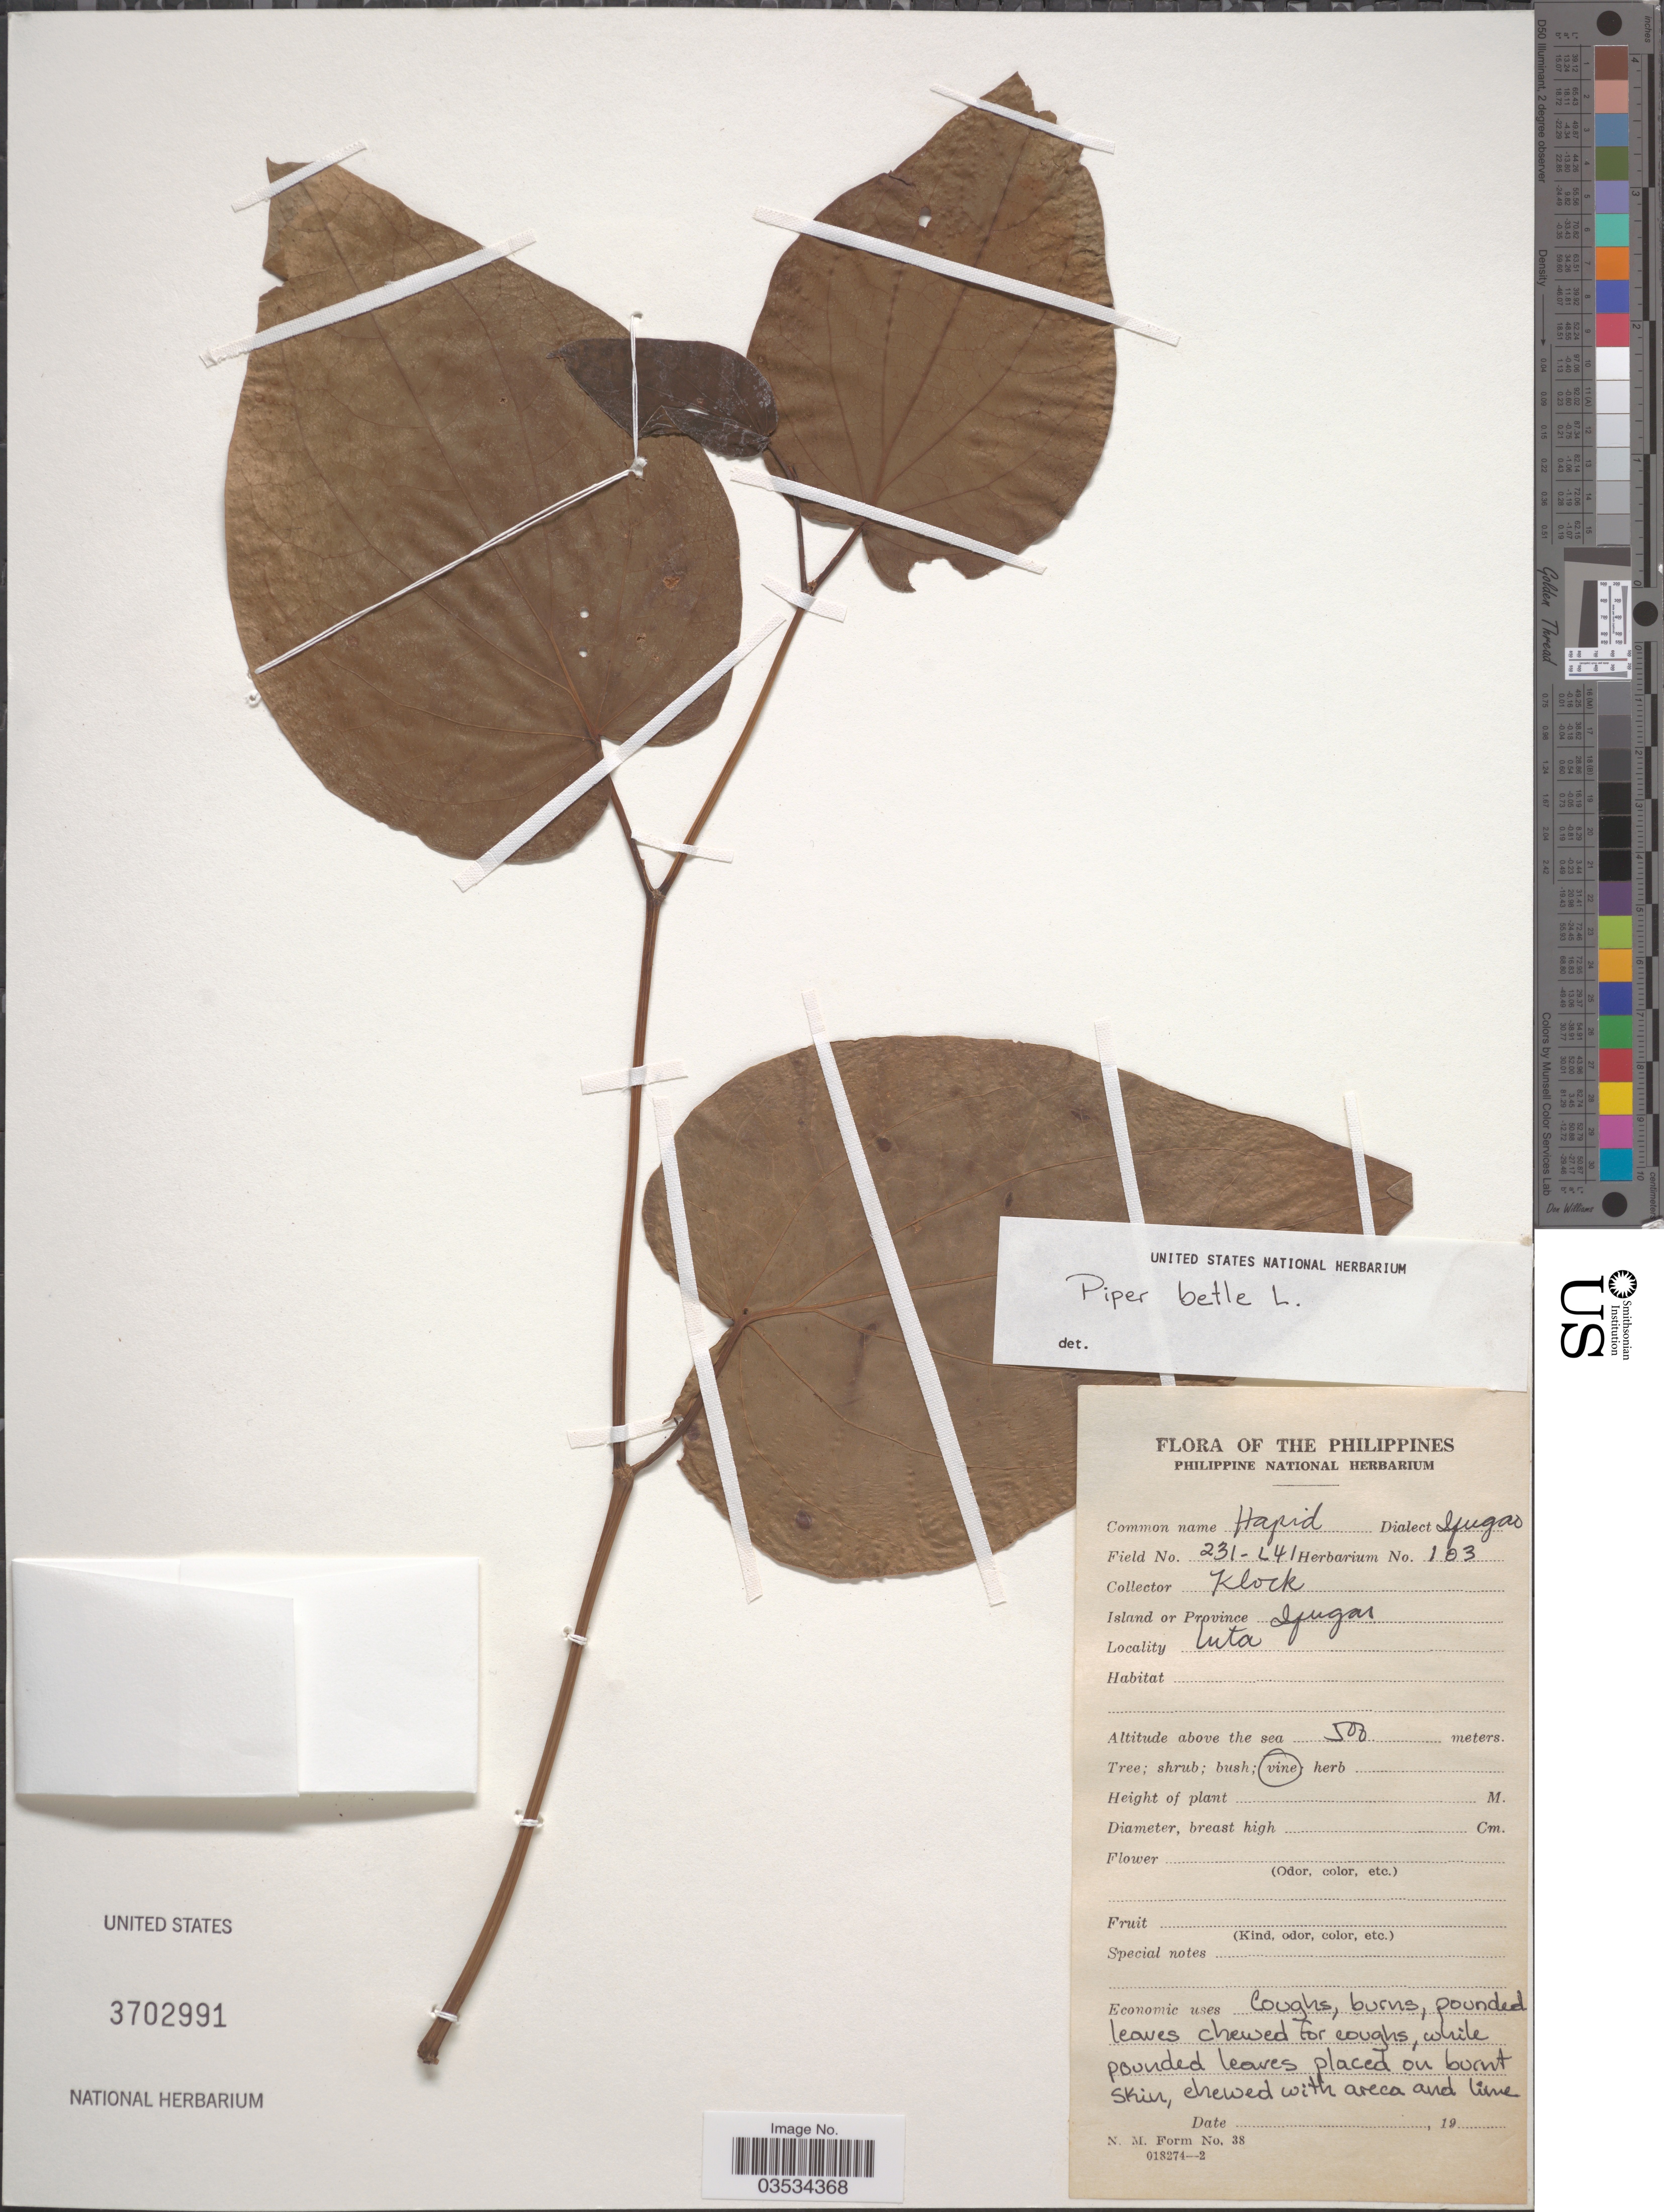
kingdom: Plantae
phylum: Tracheophyta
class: Magnoliopsida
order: Piperales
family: Piperaceae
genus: Piper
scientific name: Piper betle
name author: L.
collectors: Klock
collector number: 103/231-L41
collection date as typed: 19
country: Philippines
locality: Island or Province Ifugao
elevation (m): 500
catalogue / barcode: US 3702991